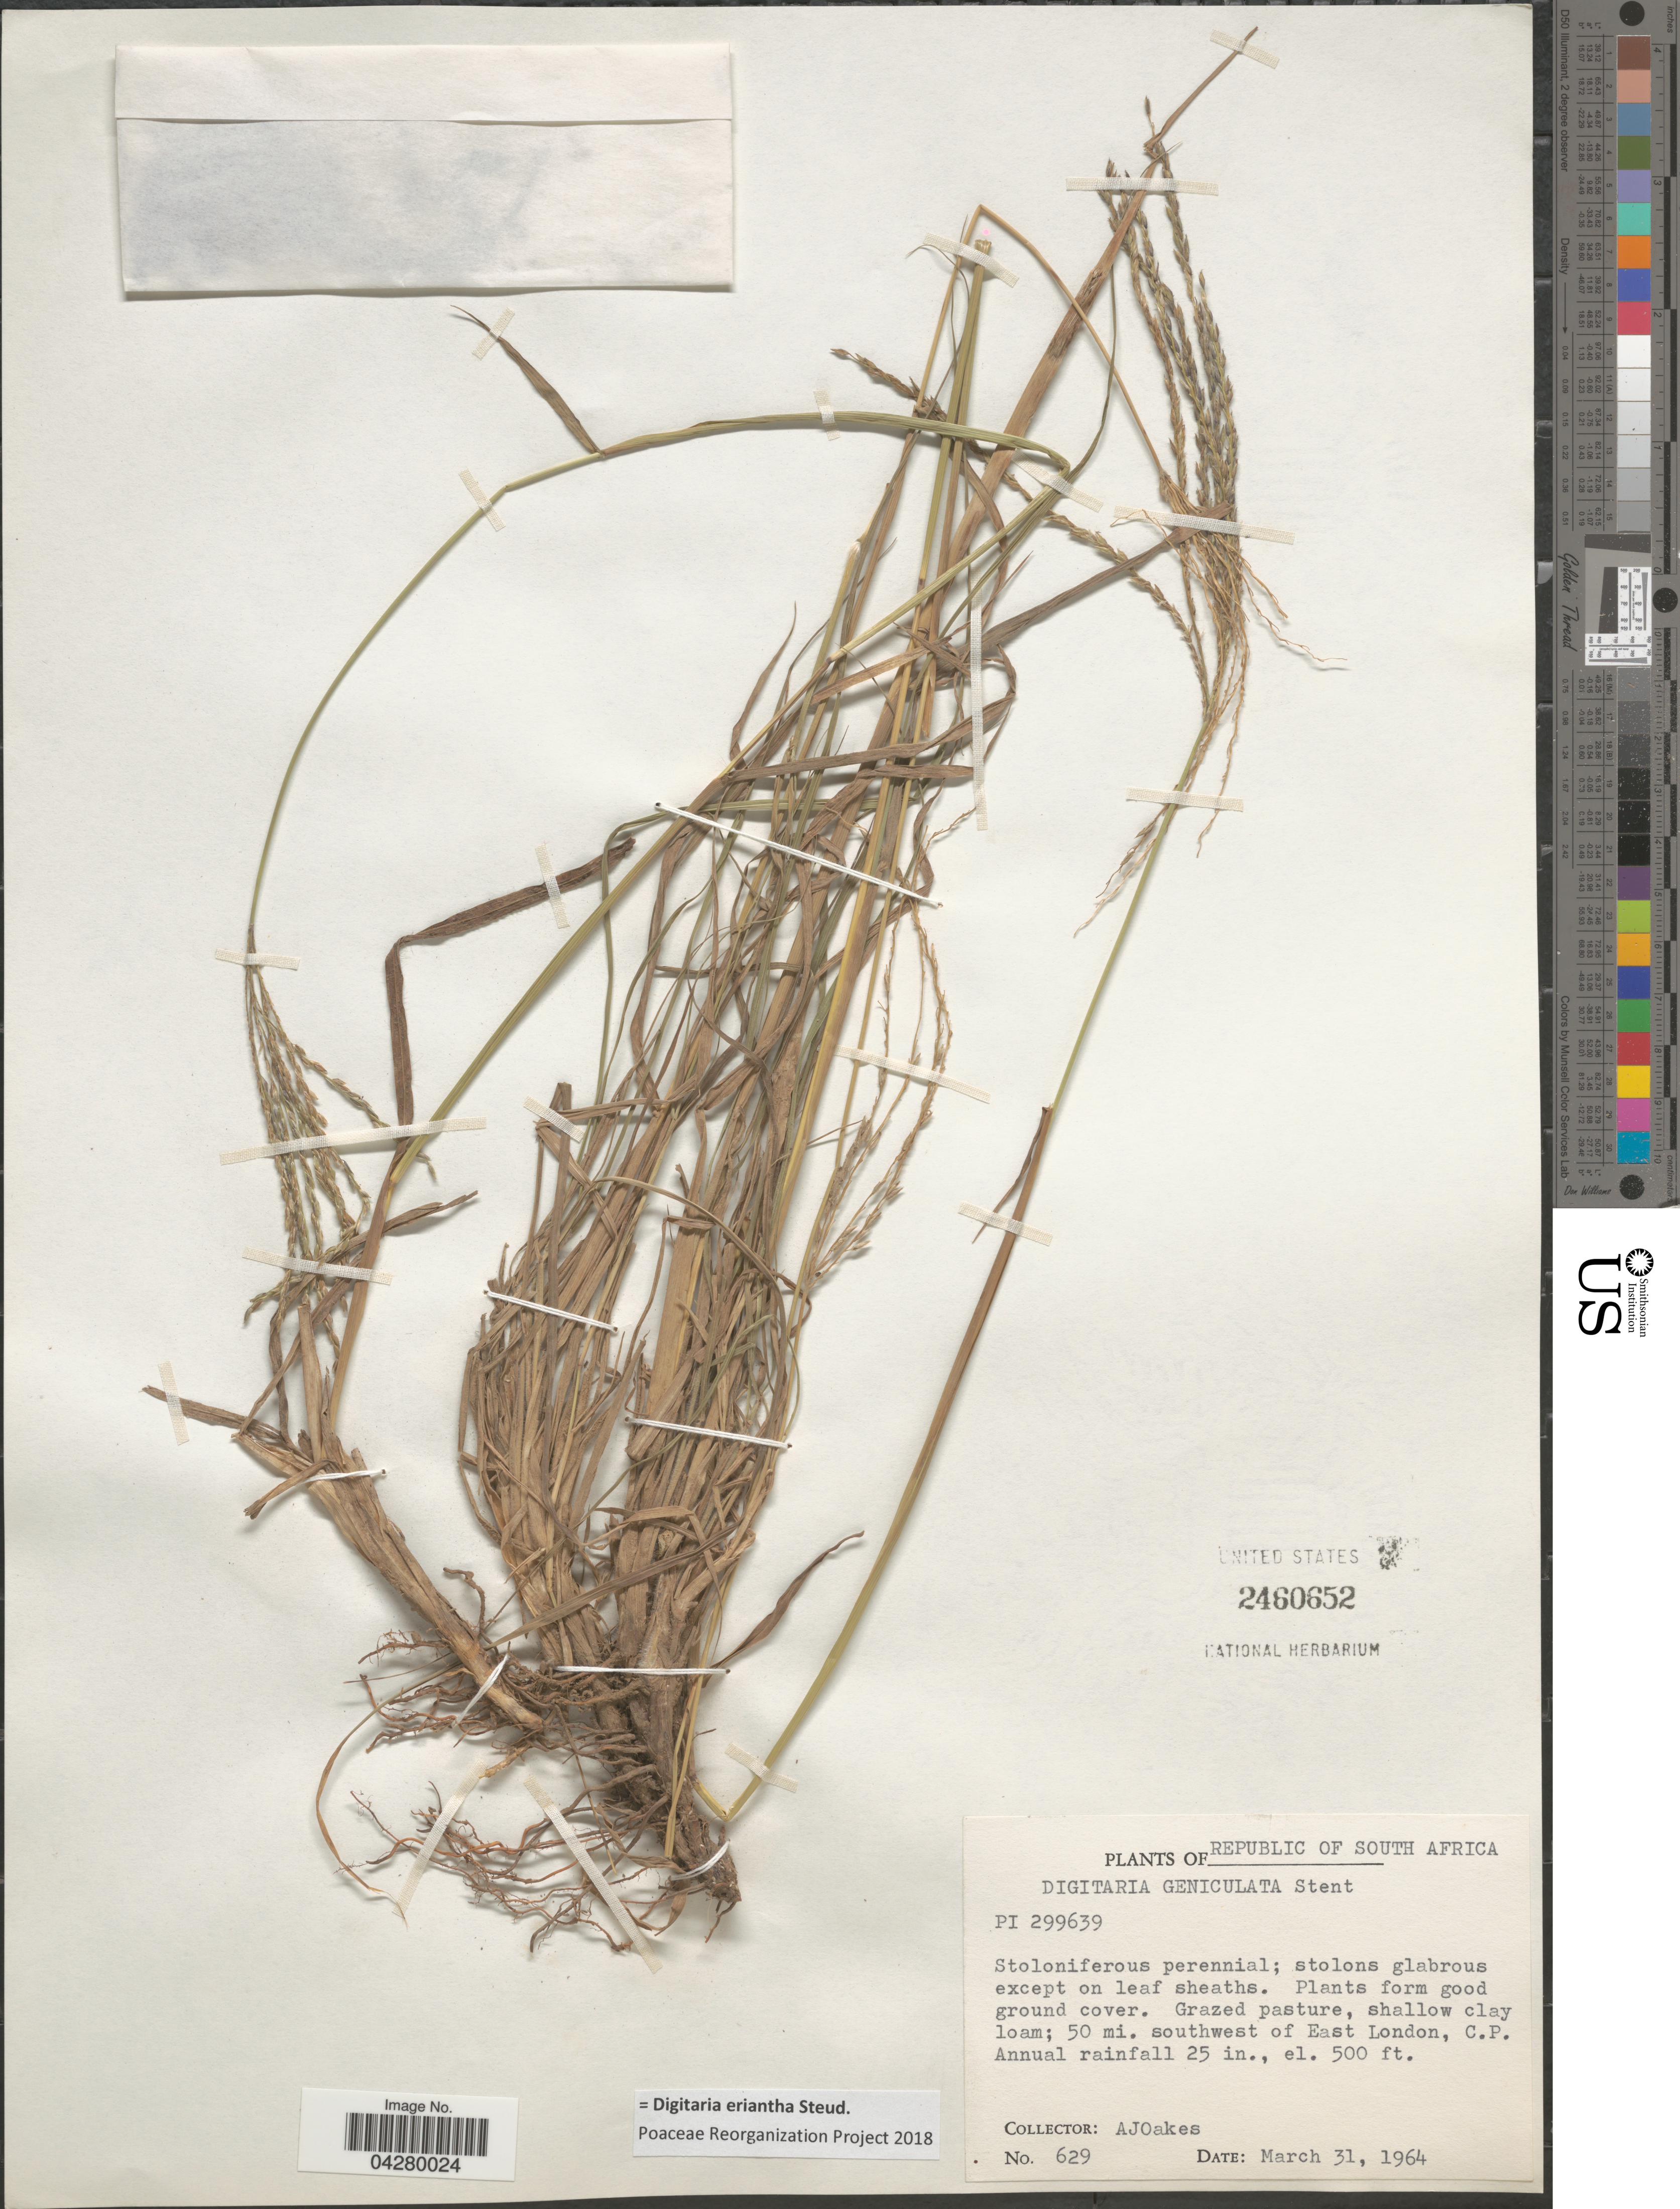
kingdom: Plantae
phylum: Tracheophyta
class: Liliopsida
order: Poales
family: Poaceae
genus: Digitaria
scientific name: Digitaria eriantha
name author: Steud.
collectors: A. Oakes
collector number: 629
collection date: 1964-03-31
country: South Africa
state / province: Eastern Cape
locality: Republic of South Africa. 150 mi. southwest of East London, C.P.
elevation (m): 152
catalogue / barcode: US 2460652